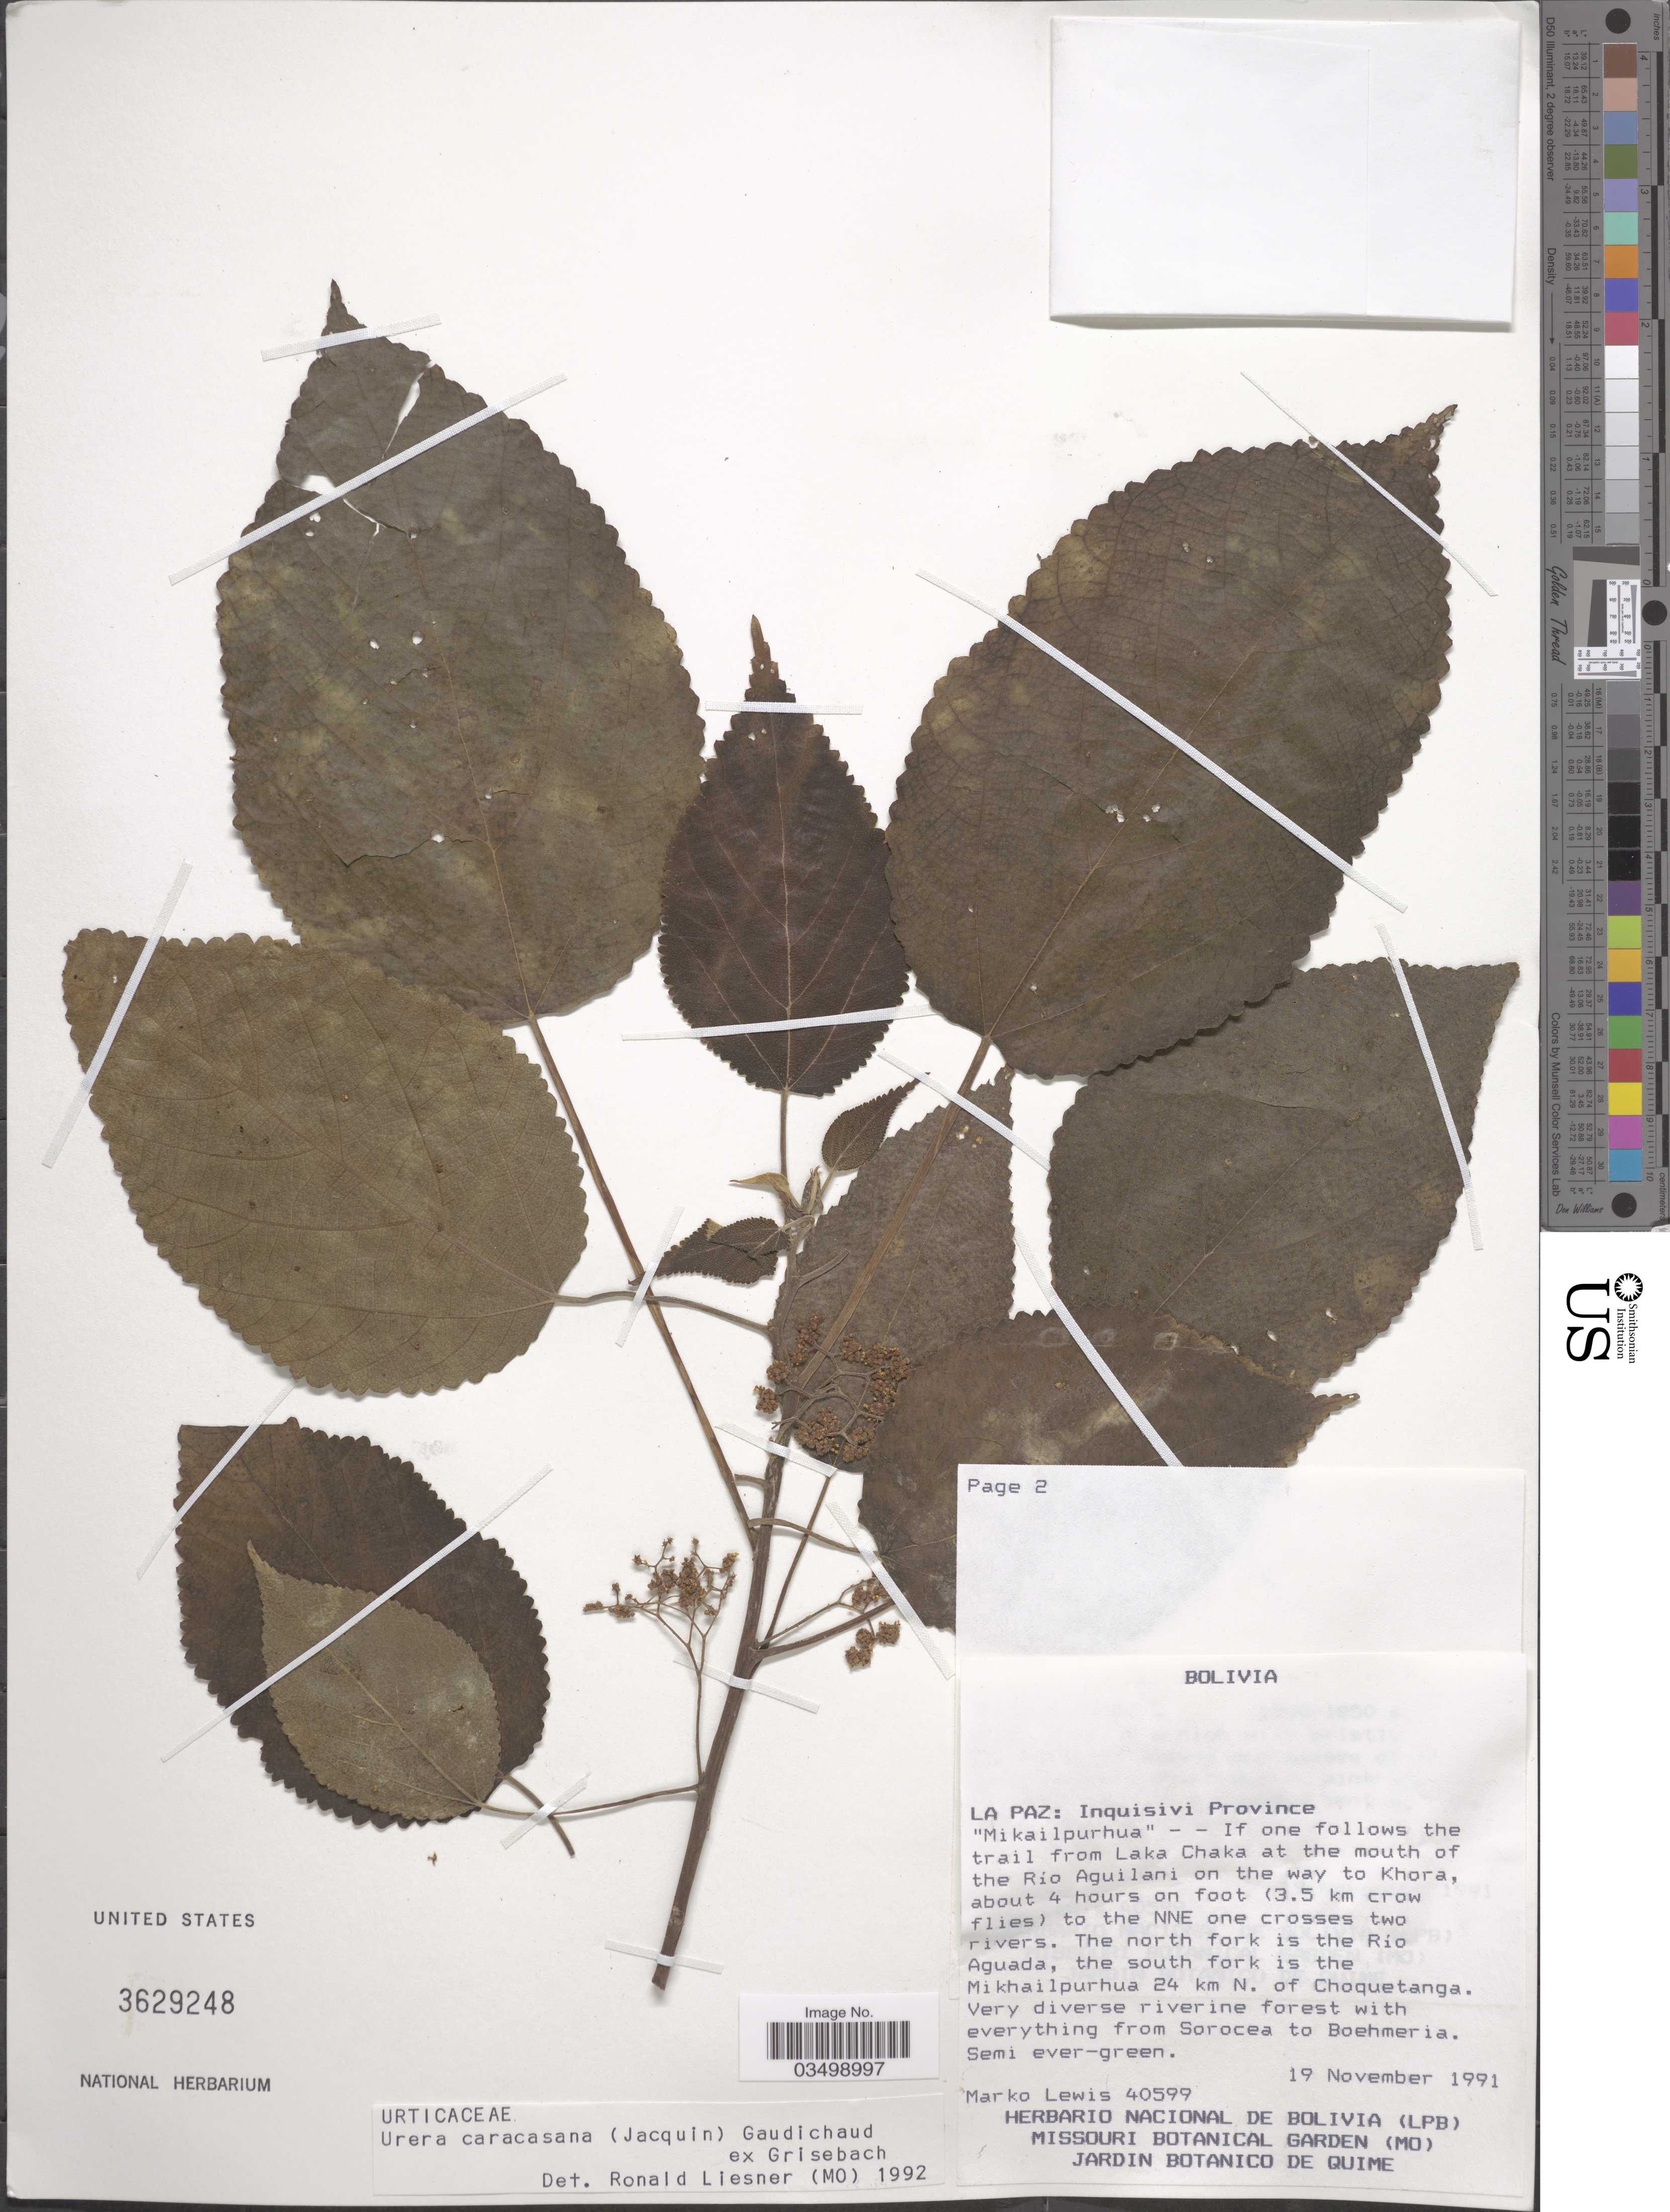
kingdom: Plantae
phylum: Tracheophyta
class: Magnoliopsida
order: Rosales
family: Urticaceae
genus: Urera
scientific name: Urera caracasana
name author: (Jacq.) Gaudich. ex Griseb.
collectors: M. A. Lewis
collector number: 40599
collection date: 1991-11-19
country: Bolivia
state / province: La Paz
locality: Inquisivi Province. "Mikailpurhua". If one follows the trail from Laka Chaka at the mouth of the Río Aguilani on the way to Khora, about 4 hours on foot (3.5 km crow flies) to the NNE one crosses two rivers. The north fork is the Río Aguada, the south fork is the Mikhailpurhua 24 km N. of Choquetanga.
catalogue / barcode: US 3629248